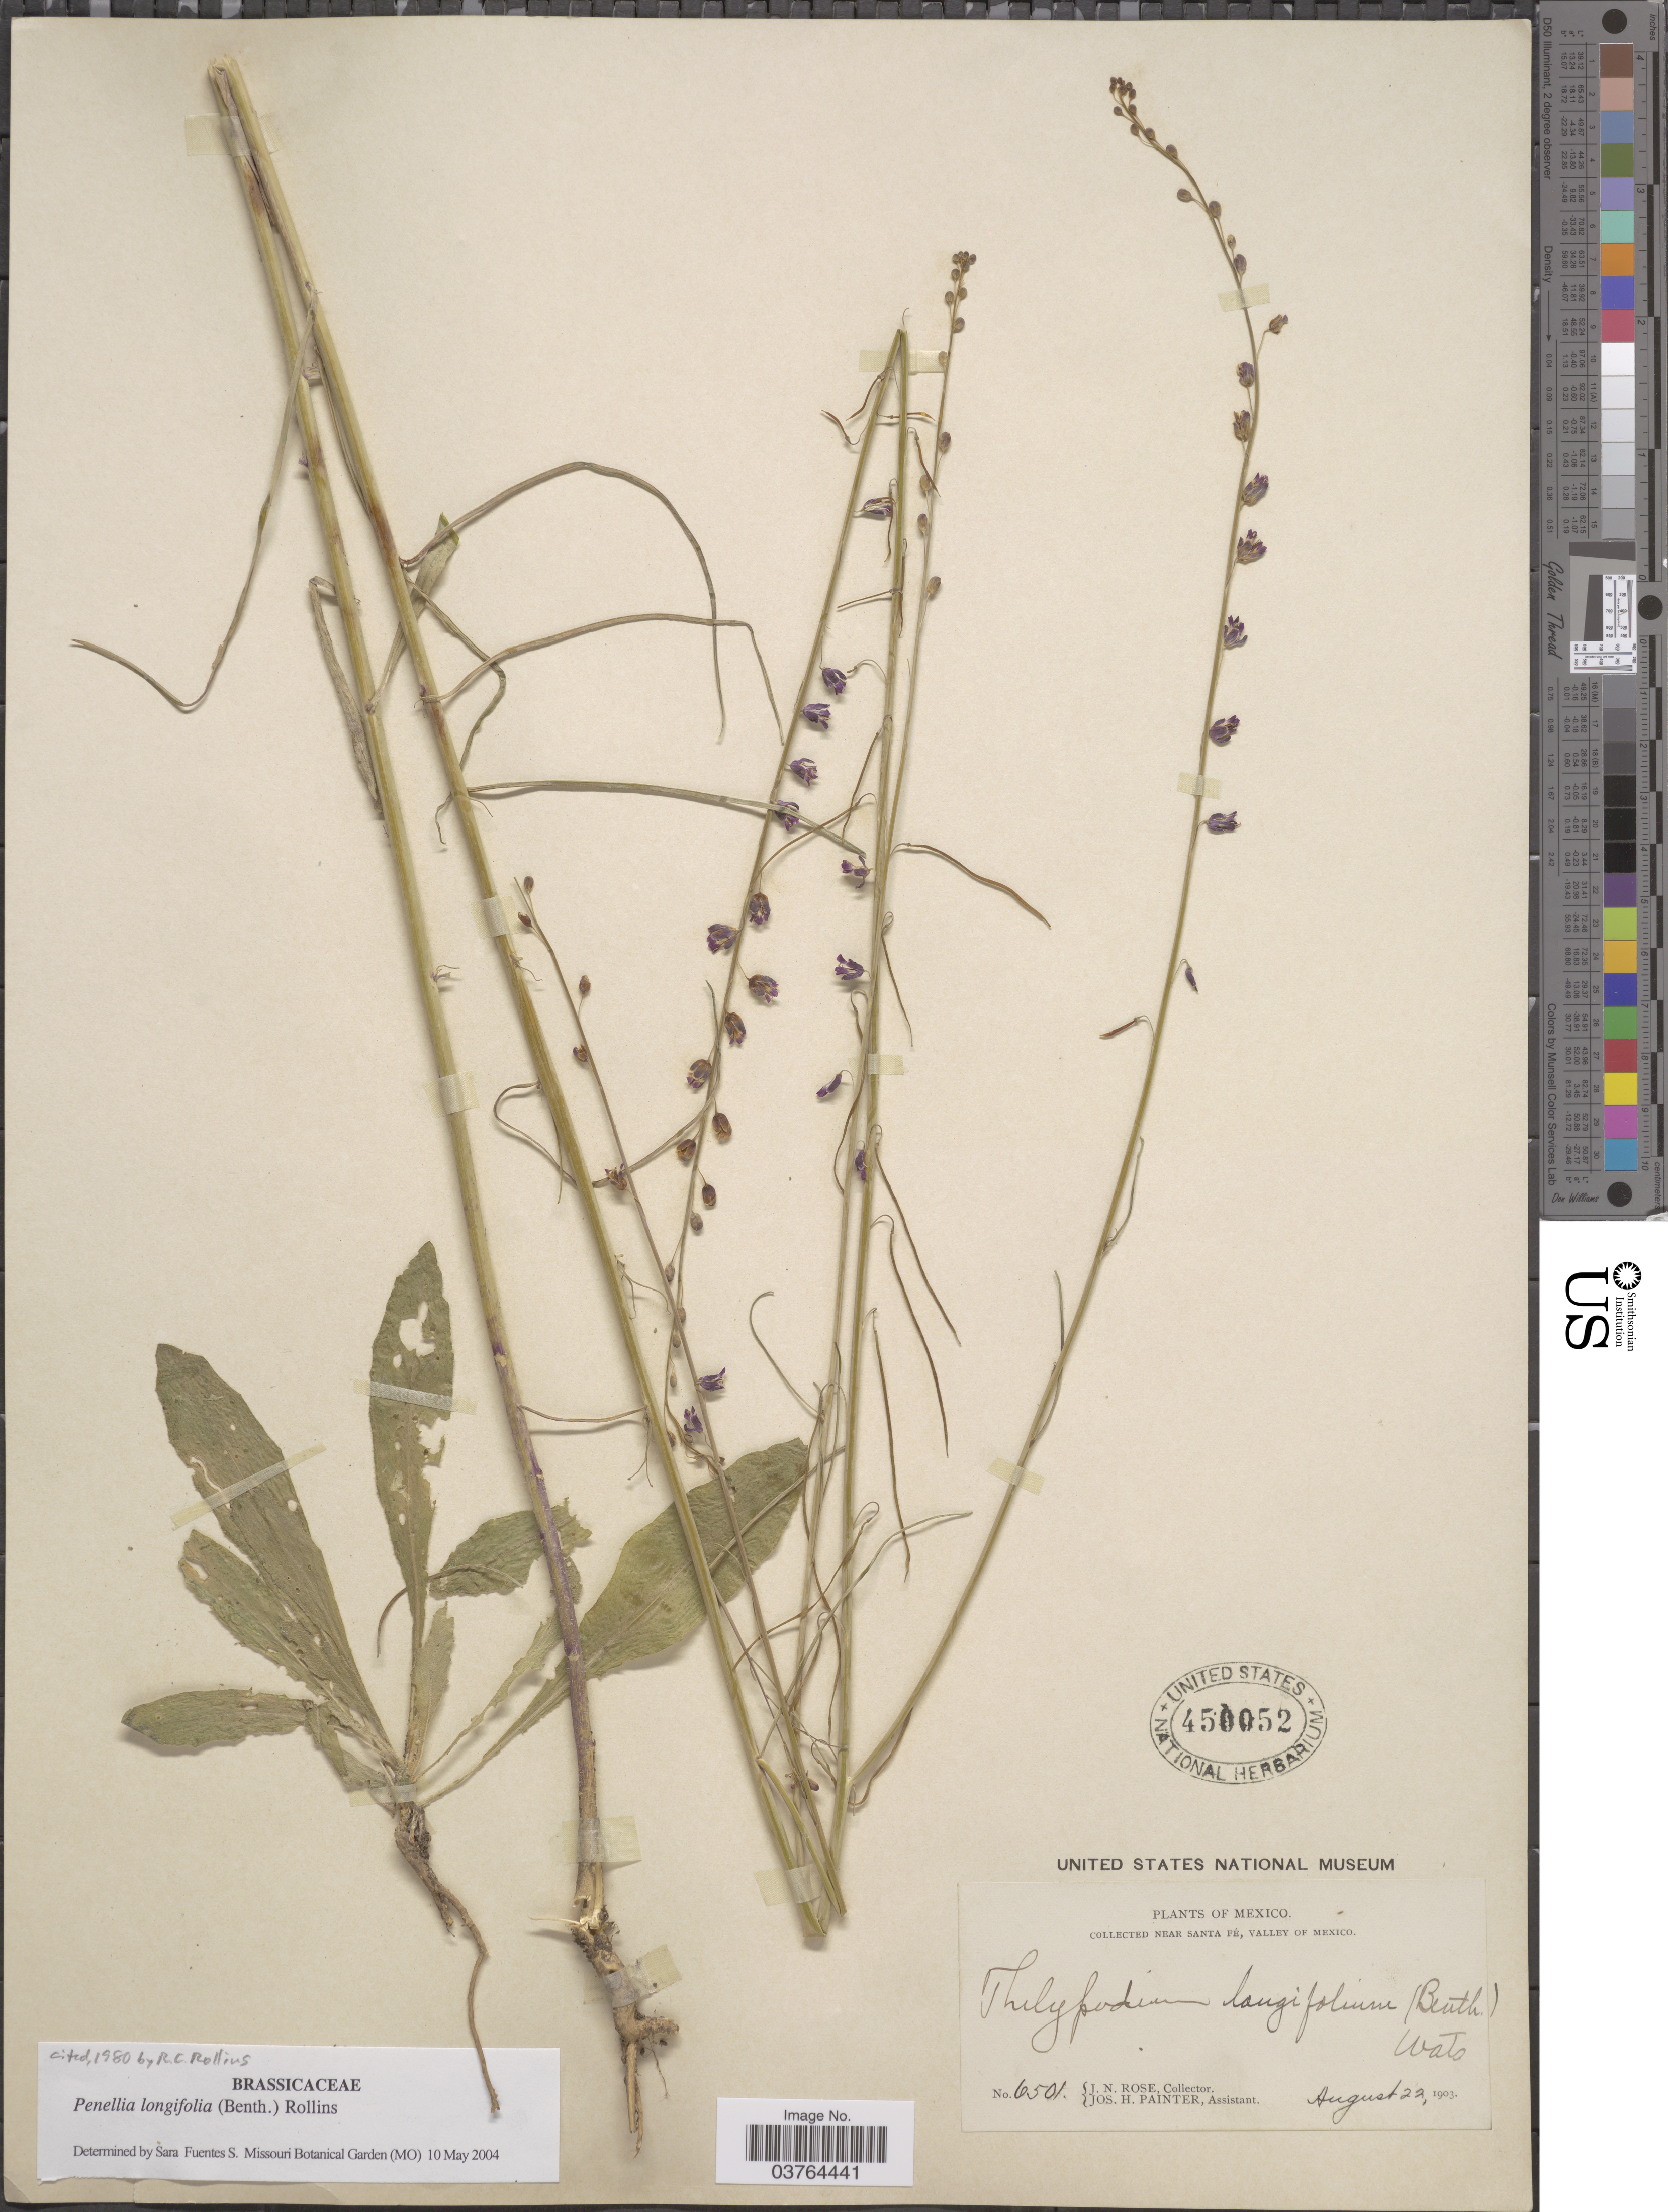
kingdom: Plantae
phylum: Tracheophyta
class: Magnoliopsida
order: Brassicales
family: Brassicaceae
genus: Pennellia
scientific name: Pennellia longifolia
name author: (Benth.) Rollins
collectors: J. N. Rose & J. H. Painter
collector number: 6501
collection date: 1903-08-22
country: Mexico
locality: Near Santa Fé, Valley of Mexico.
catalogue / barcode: US 450052